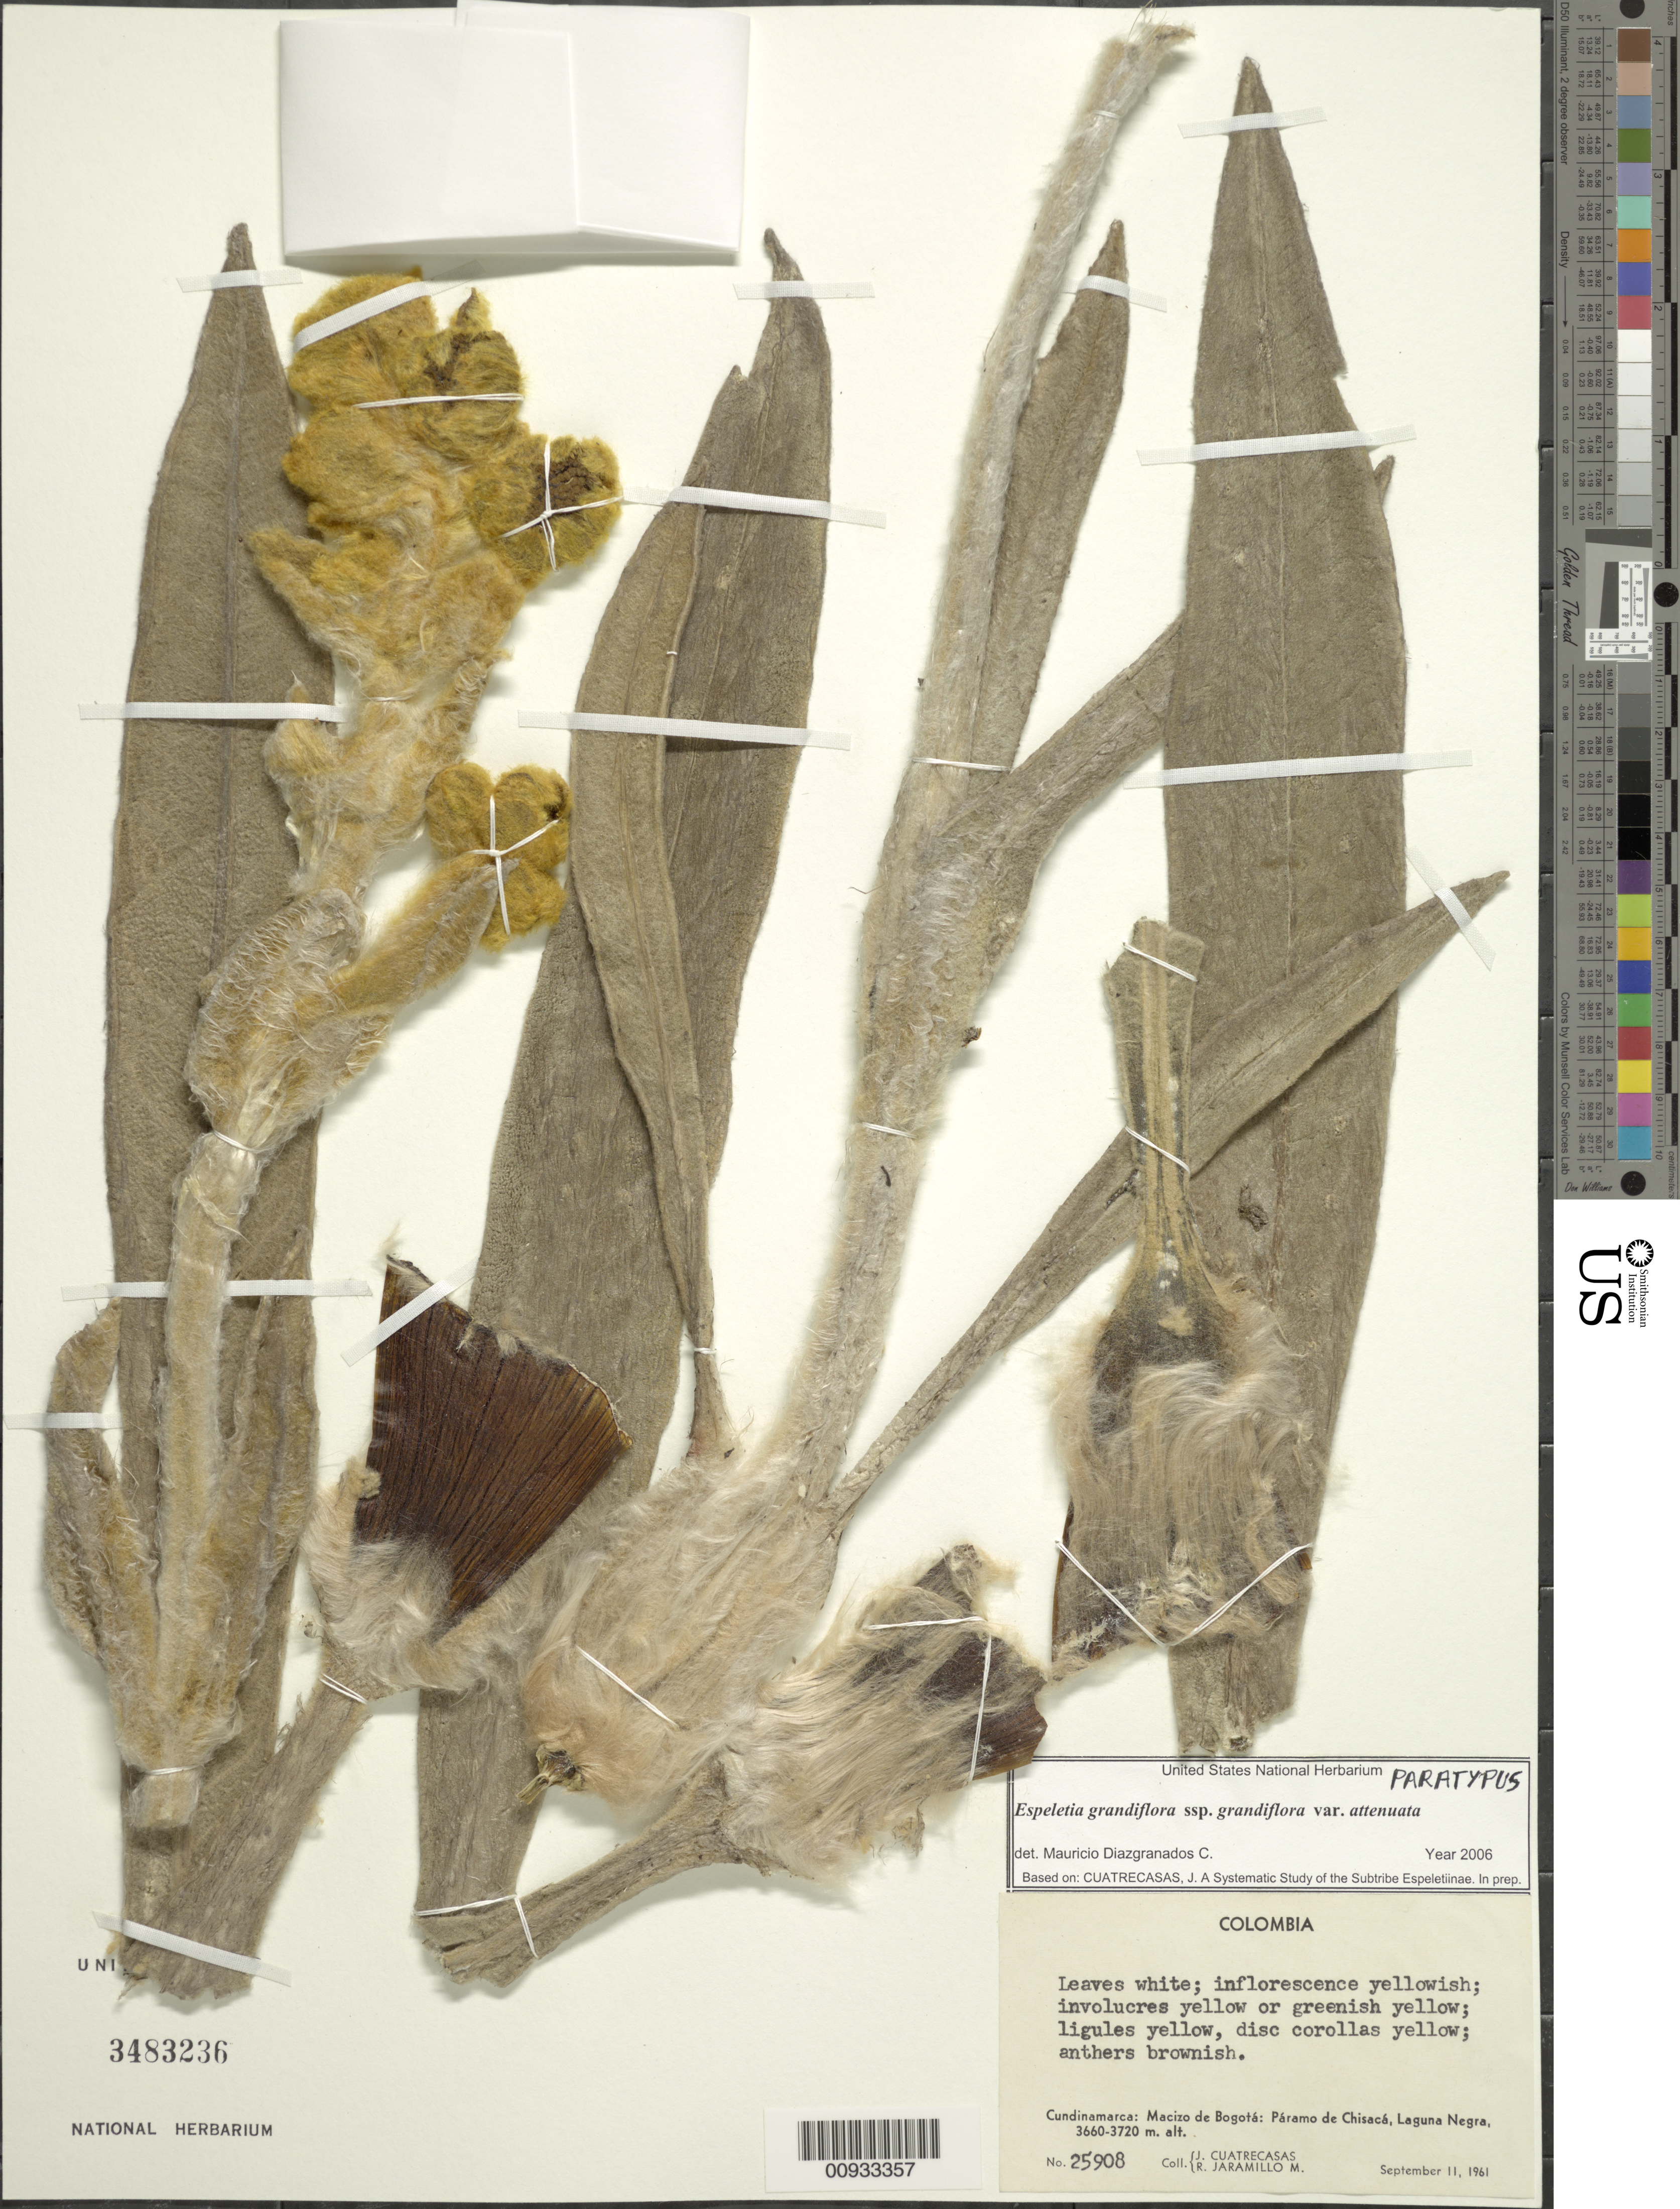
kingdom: Plantae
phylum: Tracheophyta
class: Magnoliopsida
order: Asterales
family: Asteraceae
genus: Espeletia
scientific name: Espeletia grandiflora var. attenuata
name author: Cuatrec.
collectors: J. Cuatrecasas & R. Jaramillo M.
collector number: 25908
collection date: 1961-09-11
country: Colombia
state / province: Cundinamarca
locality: Páramo de Chisacá. Laguna Negra, Macizo de Bogotá.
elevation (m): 3660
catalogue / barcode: US 3483236